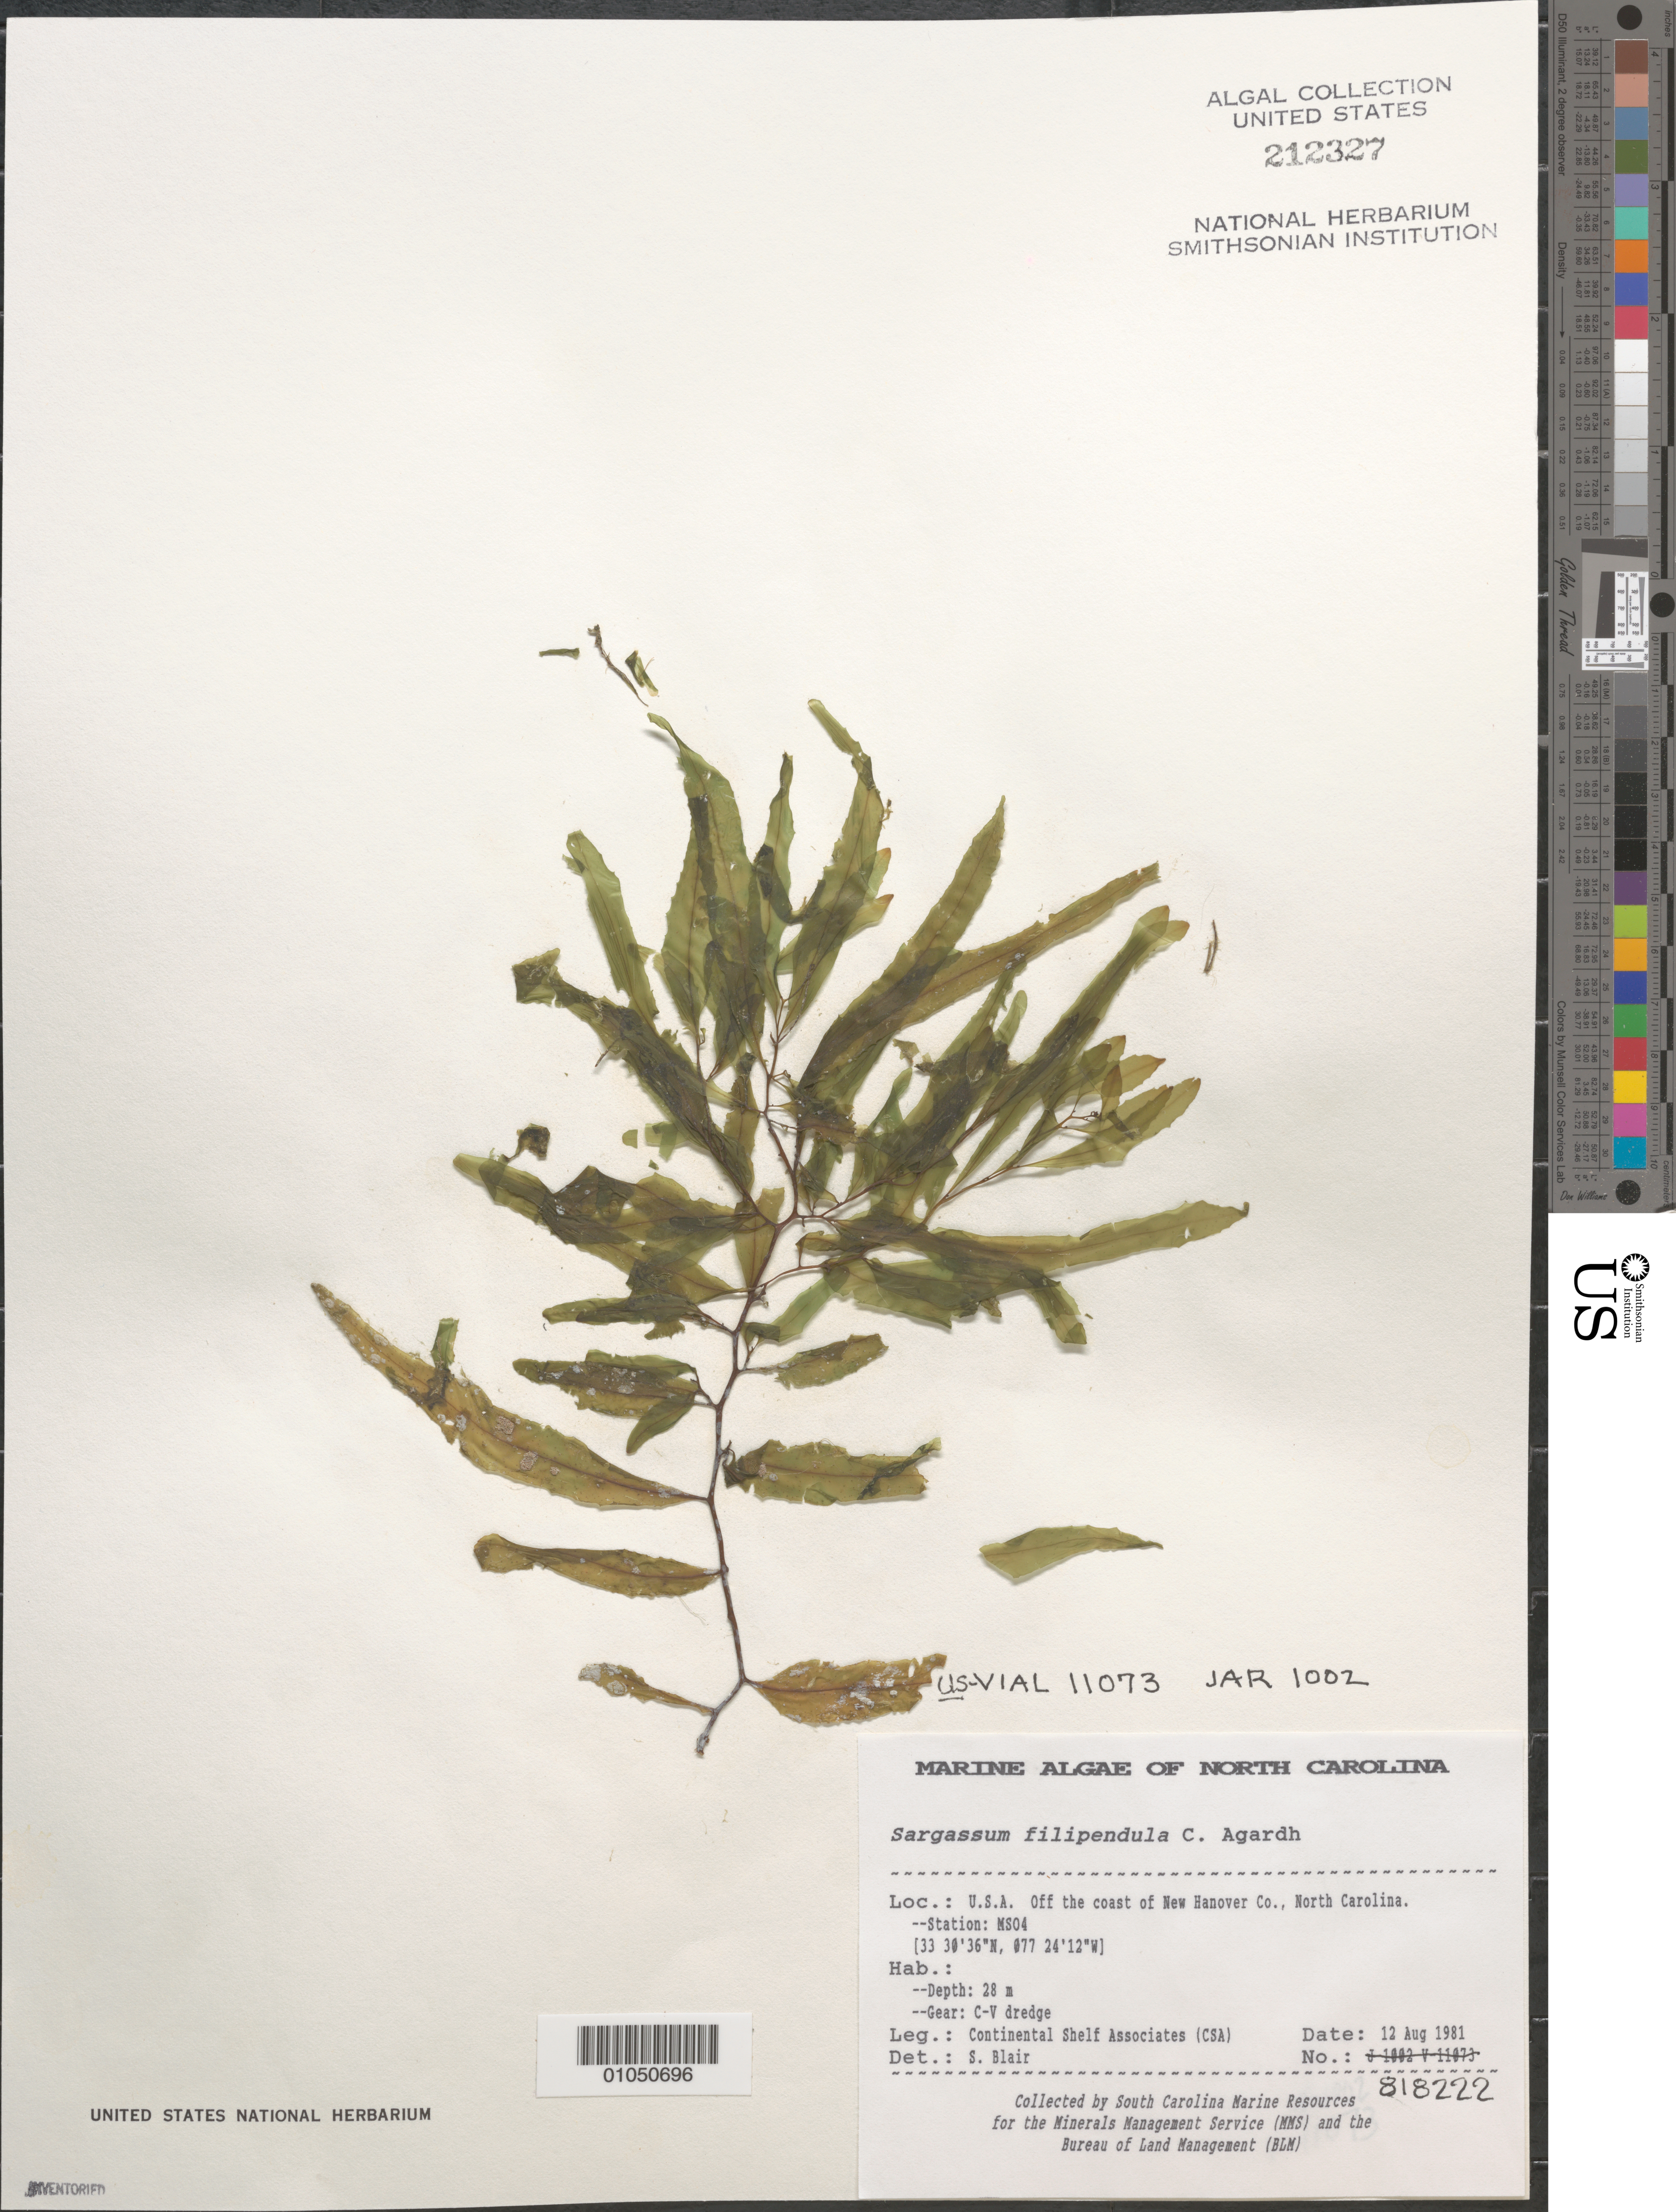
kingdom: Chromista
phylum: Ochrophyta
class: Phaeophyceae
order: Fucales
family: Sargassaceae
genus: Sargassum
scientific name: Sargassum filipendula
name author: C. Agardh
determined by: Blair, S. M.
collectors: Continental Shelf Associates for the MMS/BLM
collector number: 818222 Station MS04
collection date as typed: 12 Aug 1981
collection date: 1981-08-12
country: United States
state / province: North Carolina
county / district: New Hanover County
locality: Off coast of New Hanover County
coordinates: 33 30'36"N, 077 24'12"W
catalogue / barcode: US 212327